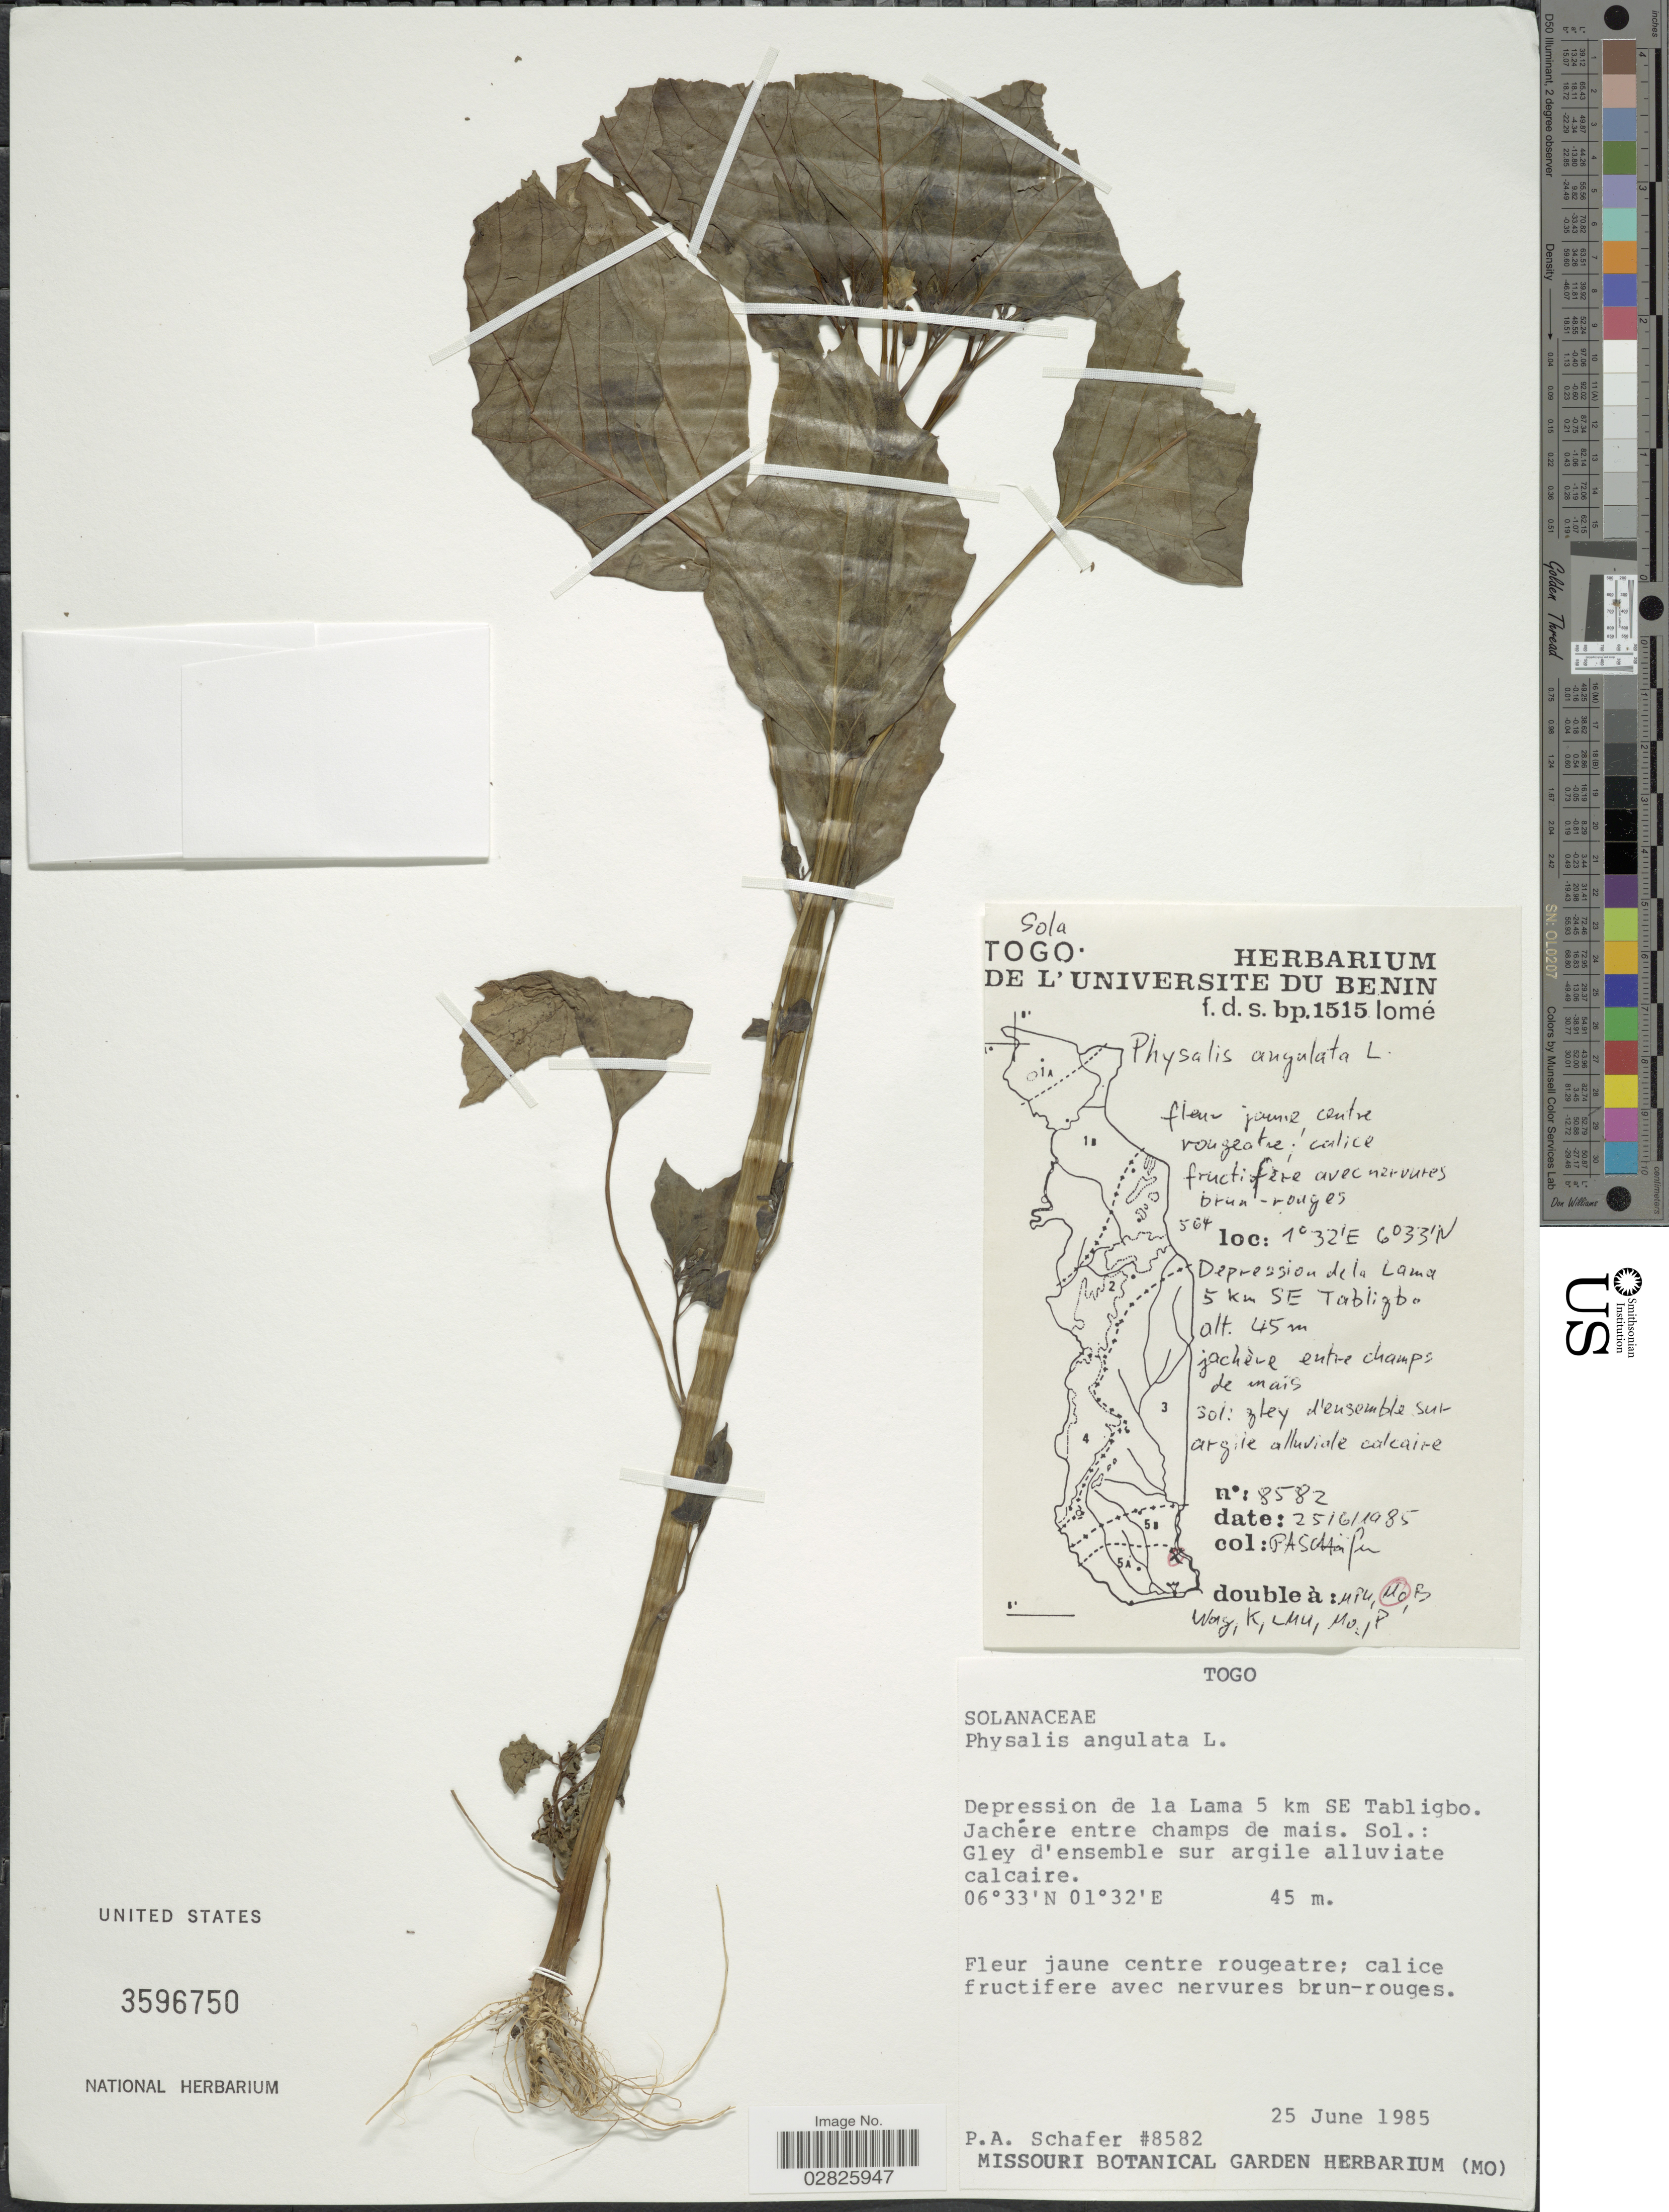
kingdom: Plantae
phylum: Tracheophyta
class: Magnoliopsida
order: Solanales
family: Solanaceae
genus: Physalis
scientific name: Physalis angulata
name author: L.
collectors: P. Schafer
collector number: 8582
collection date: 1985-06-25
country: Togo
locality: Depression de la Lama 5 km SE Tabligbo. Jachére entre champs de mais.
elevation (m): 45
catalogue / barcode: US 3596750